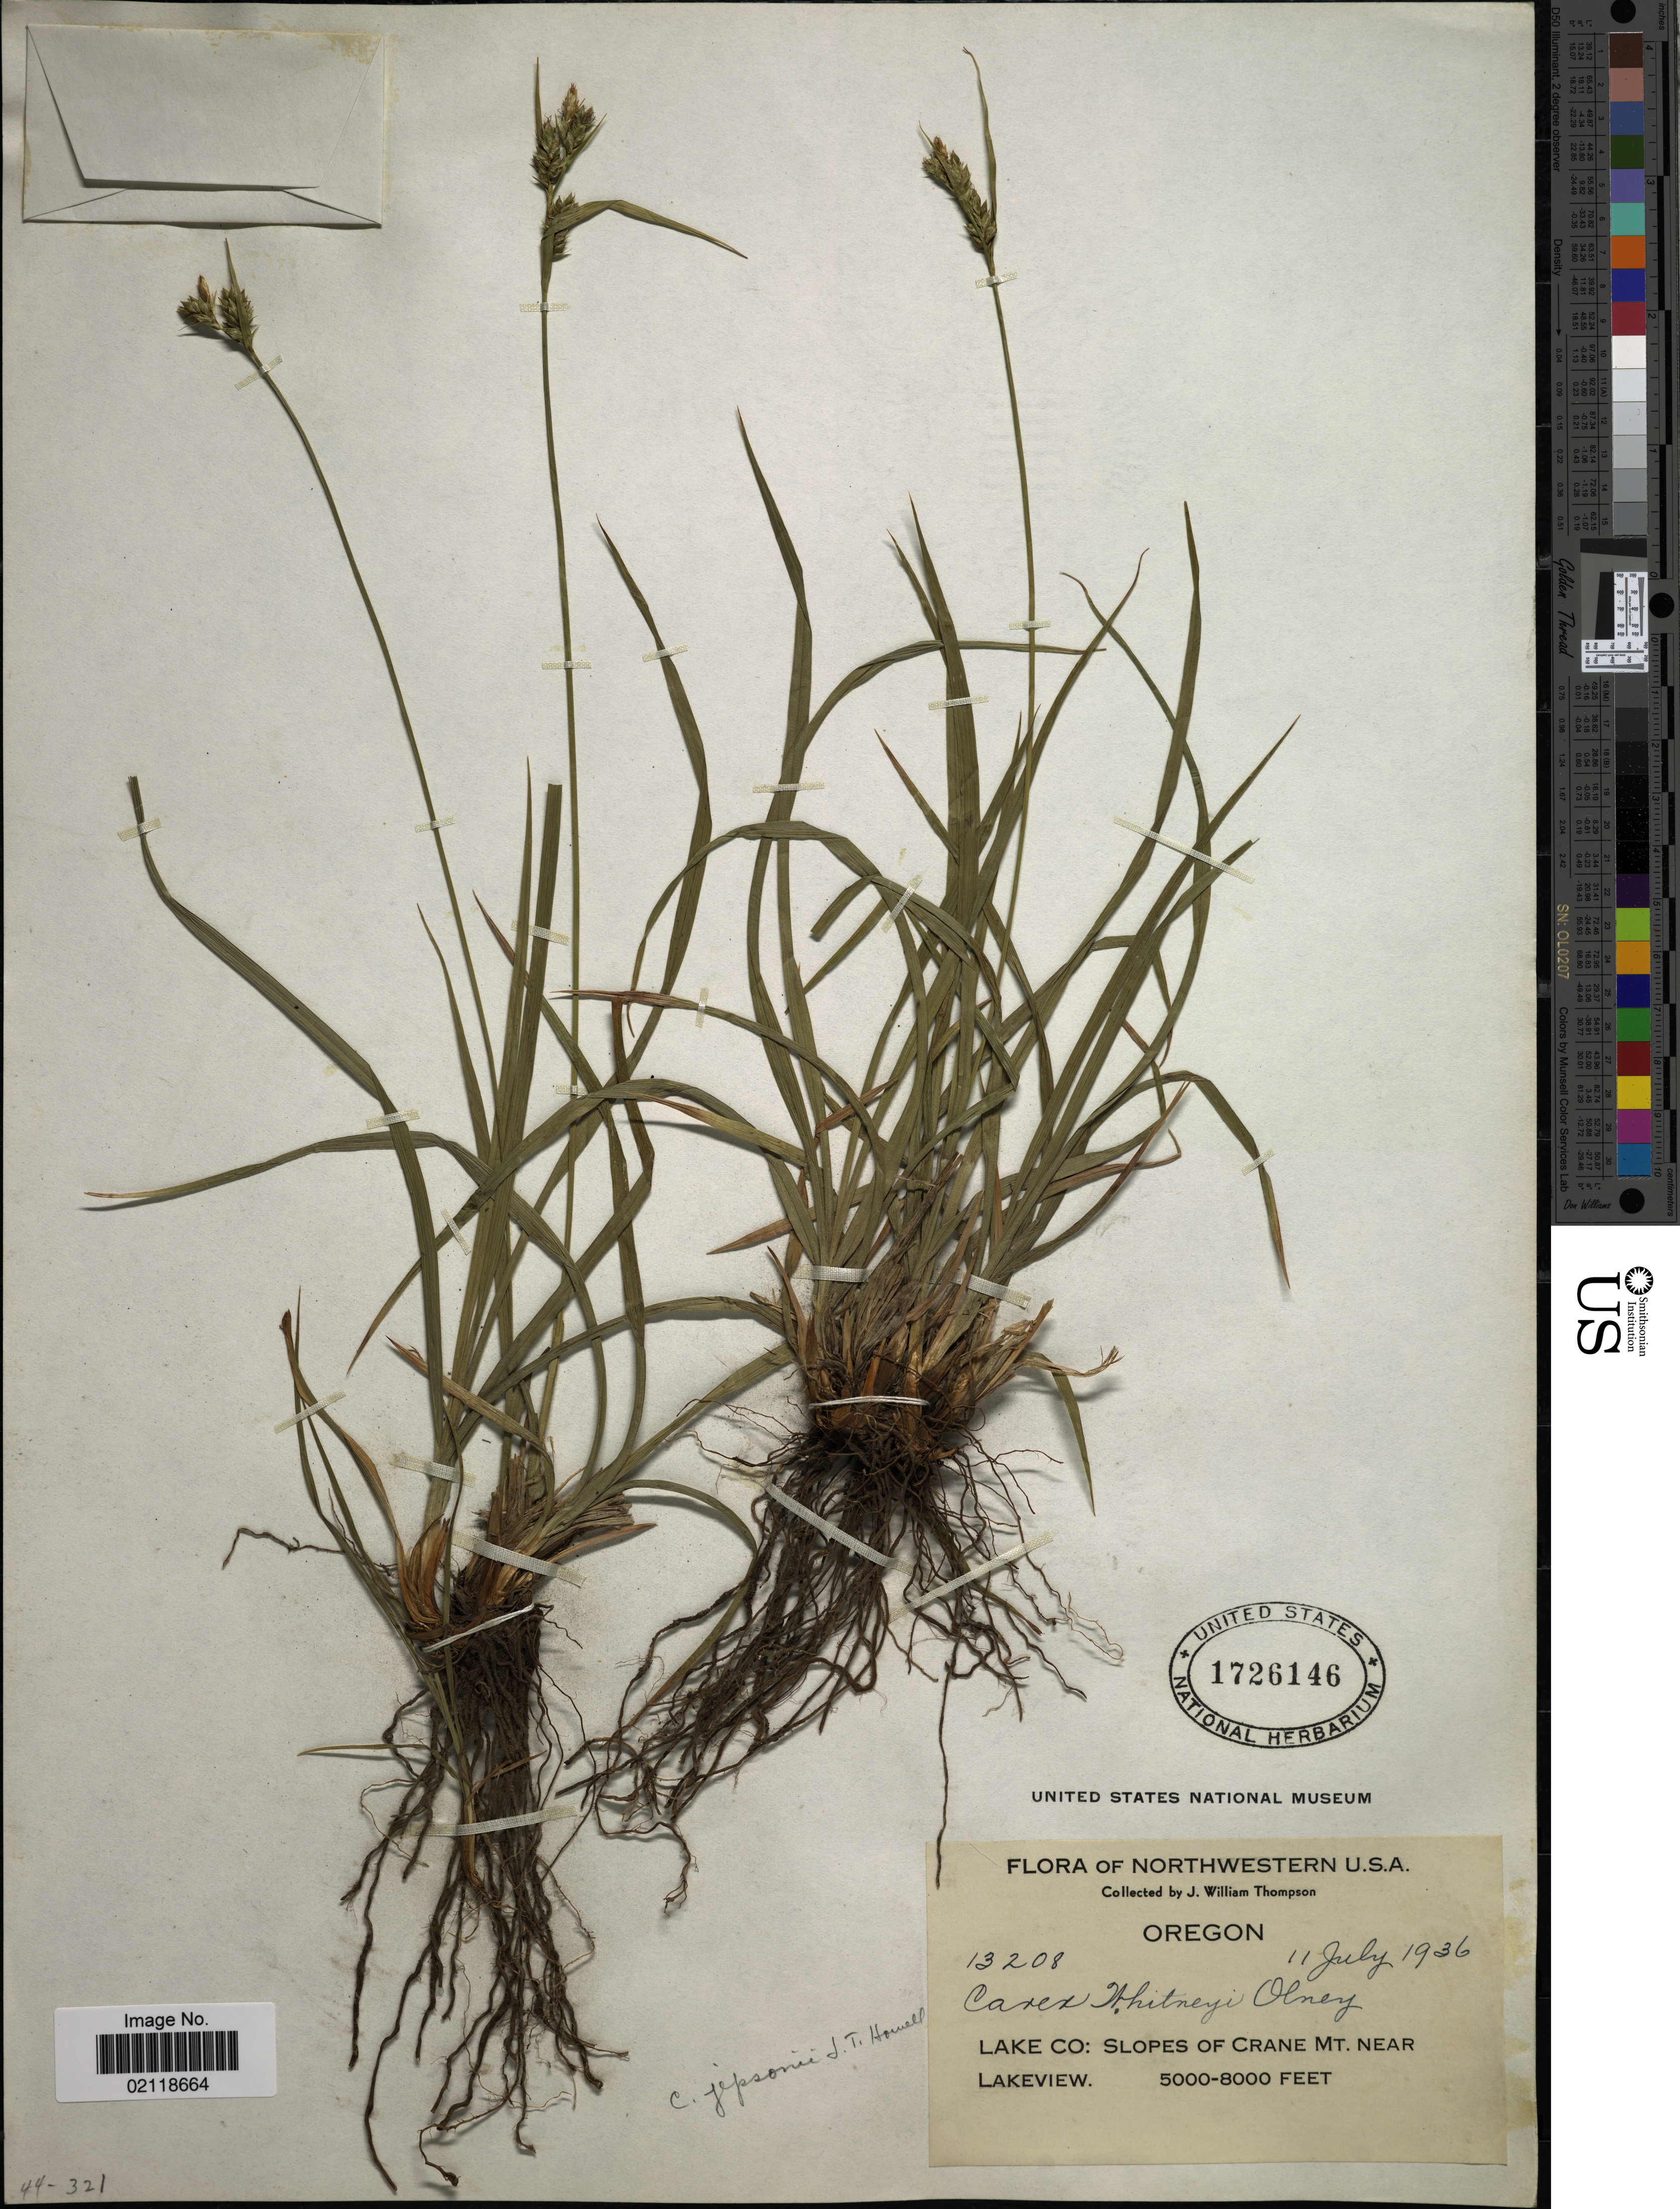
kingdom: Plantae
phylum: Tracheophyta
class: Liliopsida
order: Poales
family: Cyperaceae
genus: Carex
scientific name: Carex whitneyi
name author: Olney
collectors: J. W. Thompson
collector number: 13208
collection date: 1936-07-11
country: United States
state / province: Oregon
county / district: Lake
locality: Lake Co: slopes of Crane Mt. near Lakeview.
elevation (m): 1524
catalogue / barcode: US 1726146